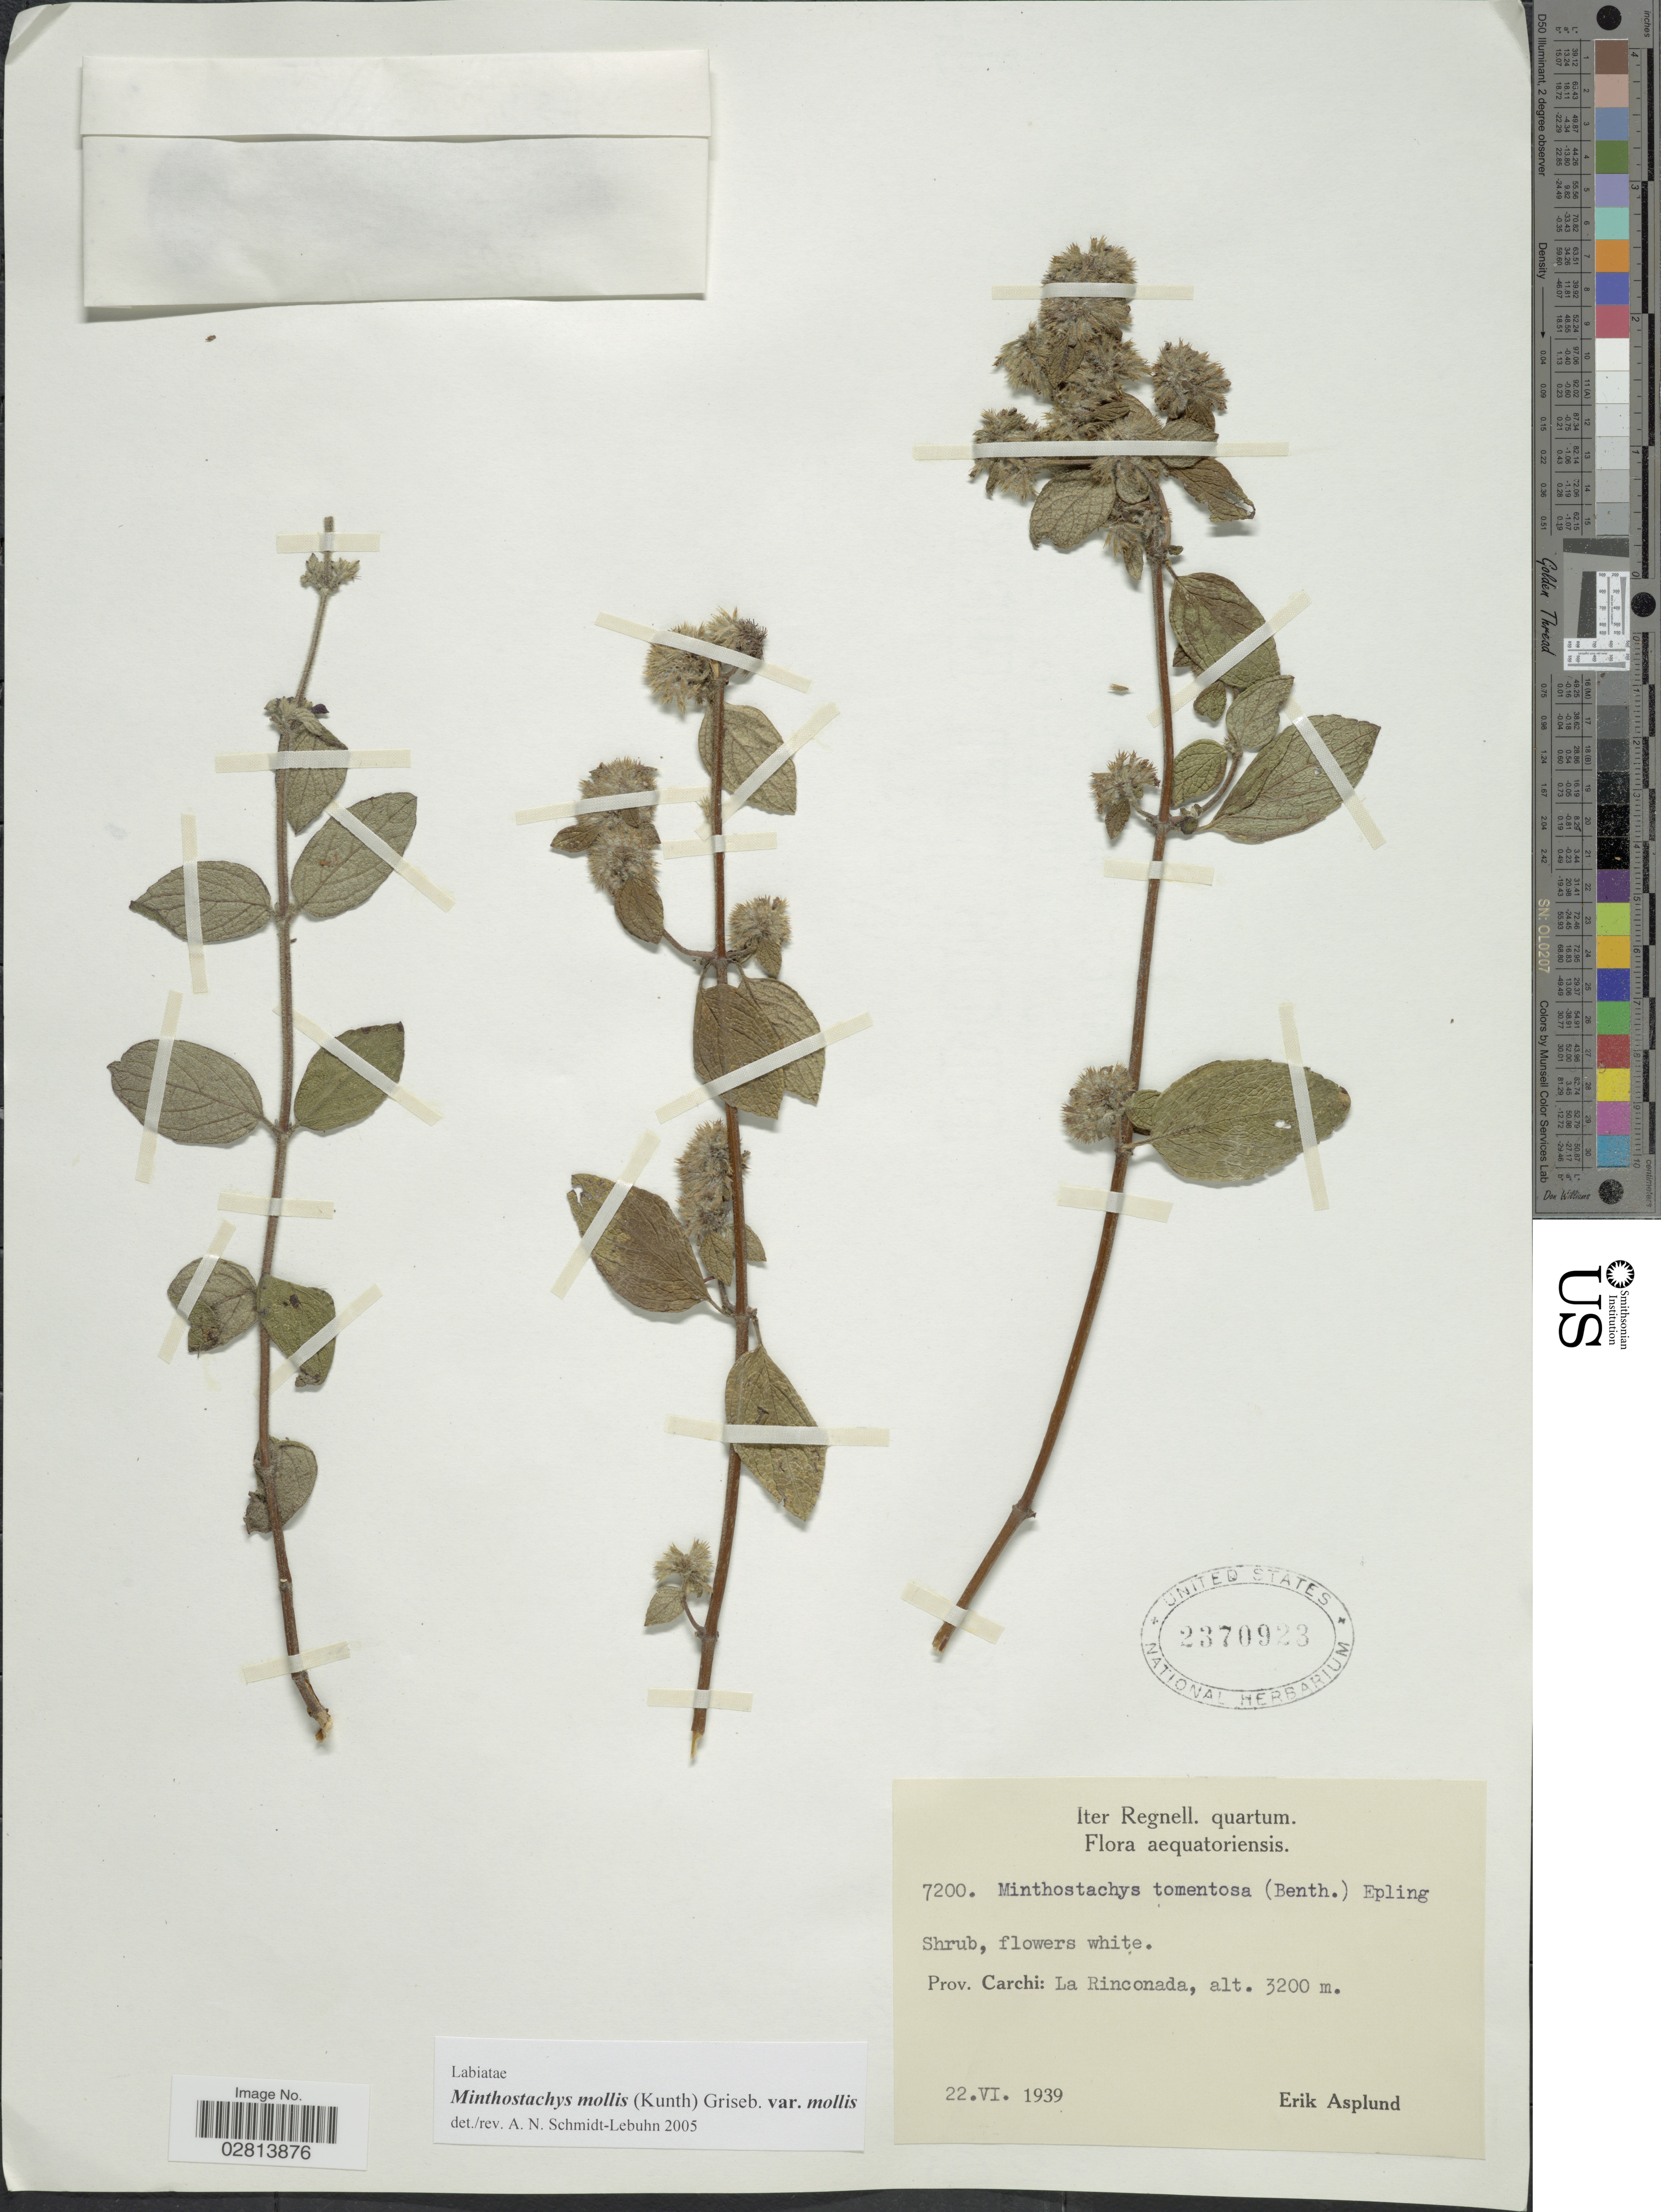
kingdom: Plantae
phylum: Tracheophyta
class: Magnoliopsida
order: Lamiales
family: Lamiaceae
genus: Minthostachys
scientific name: Minthostachys mollis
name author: (Kunth) Griseb.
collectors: E. Asplund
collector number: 7200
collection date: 1939-06-22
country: Ecuador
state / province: Carchi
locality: Prov. Carchi: La Rinconada.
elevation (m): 3200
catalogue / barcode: US 2370923